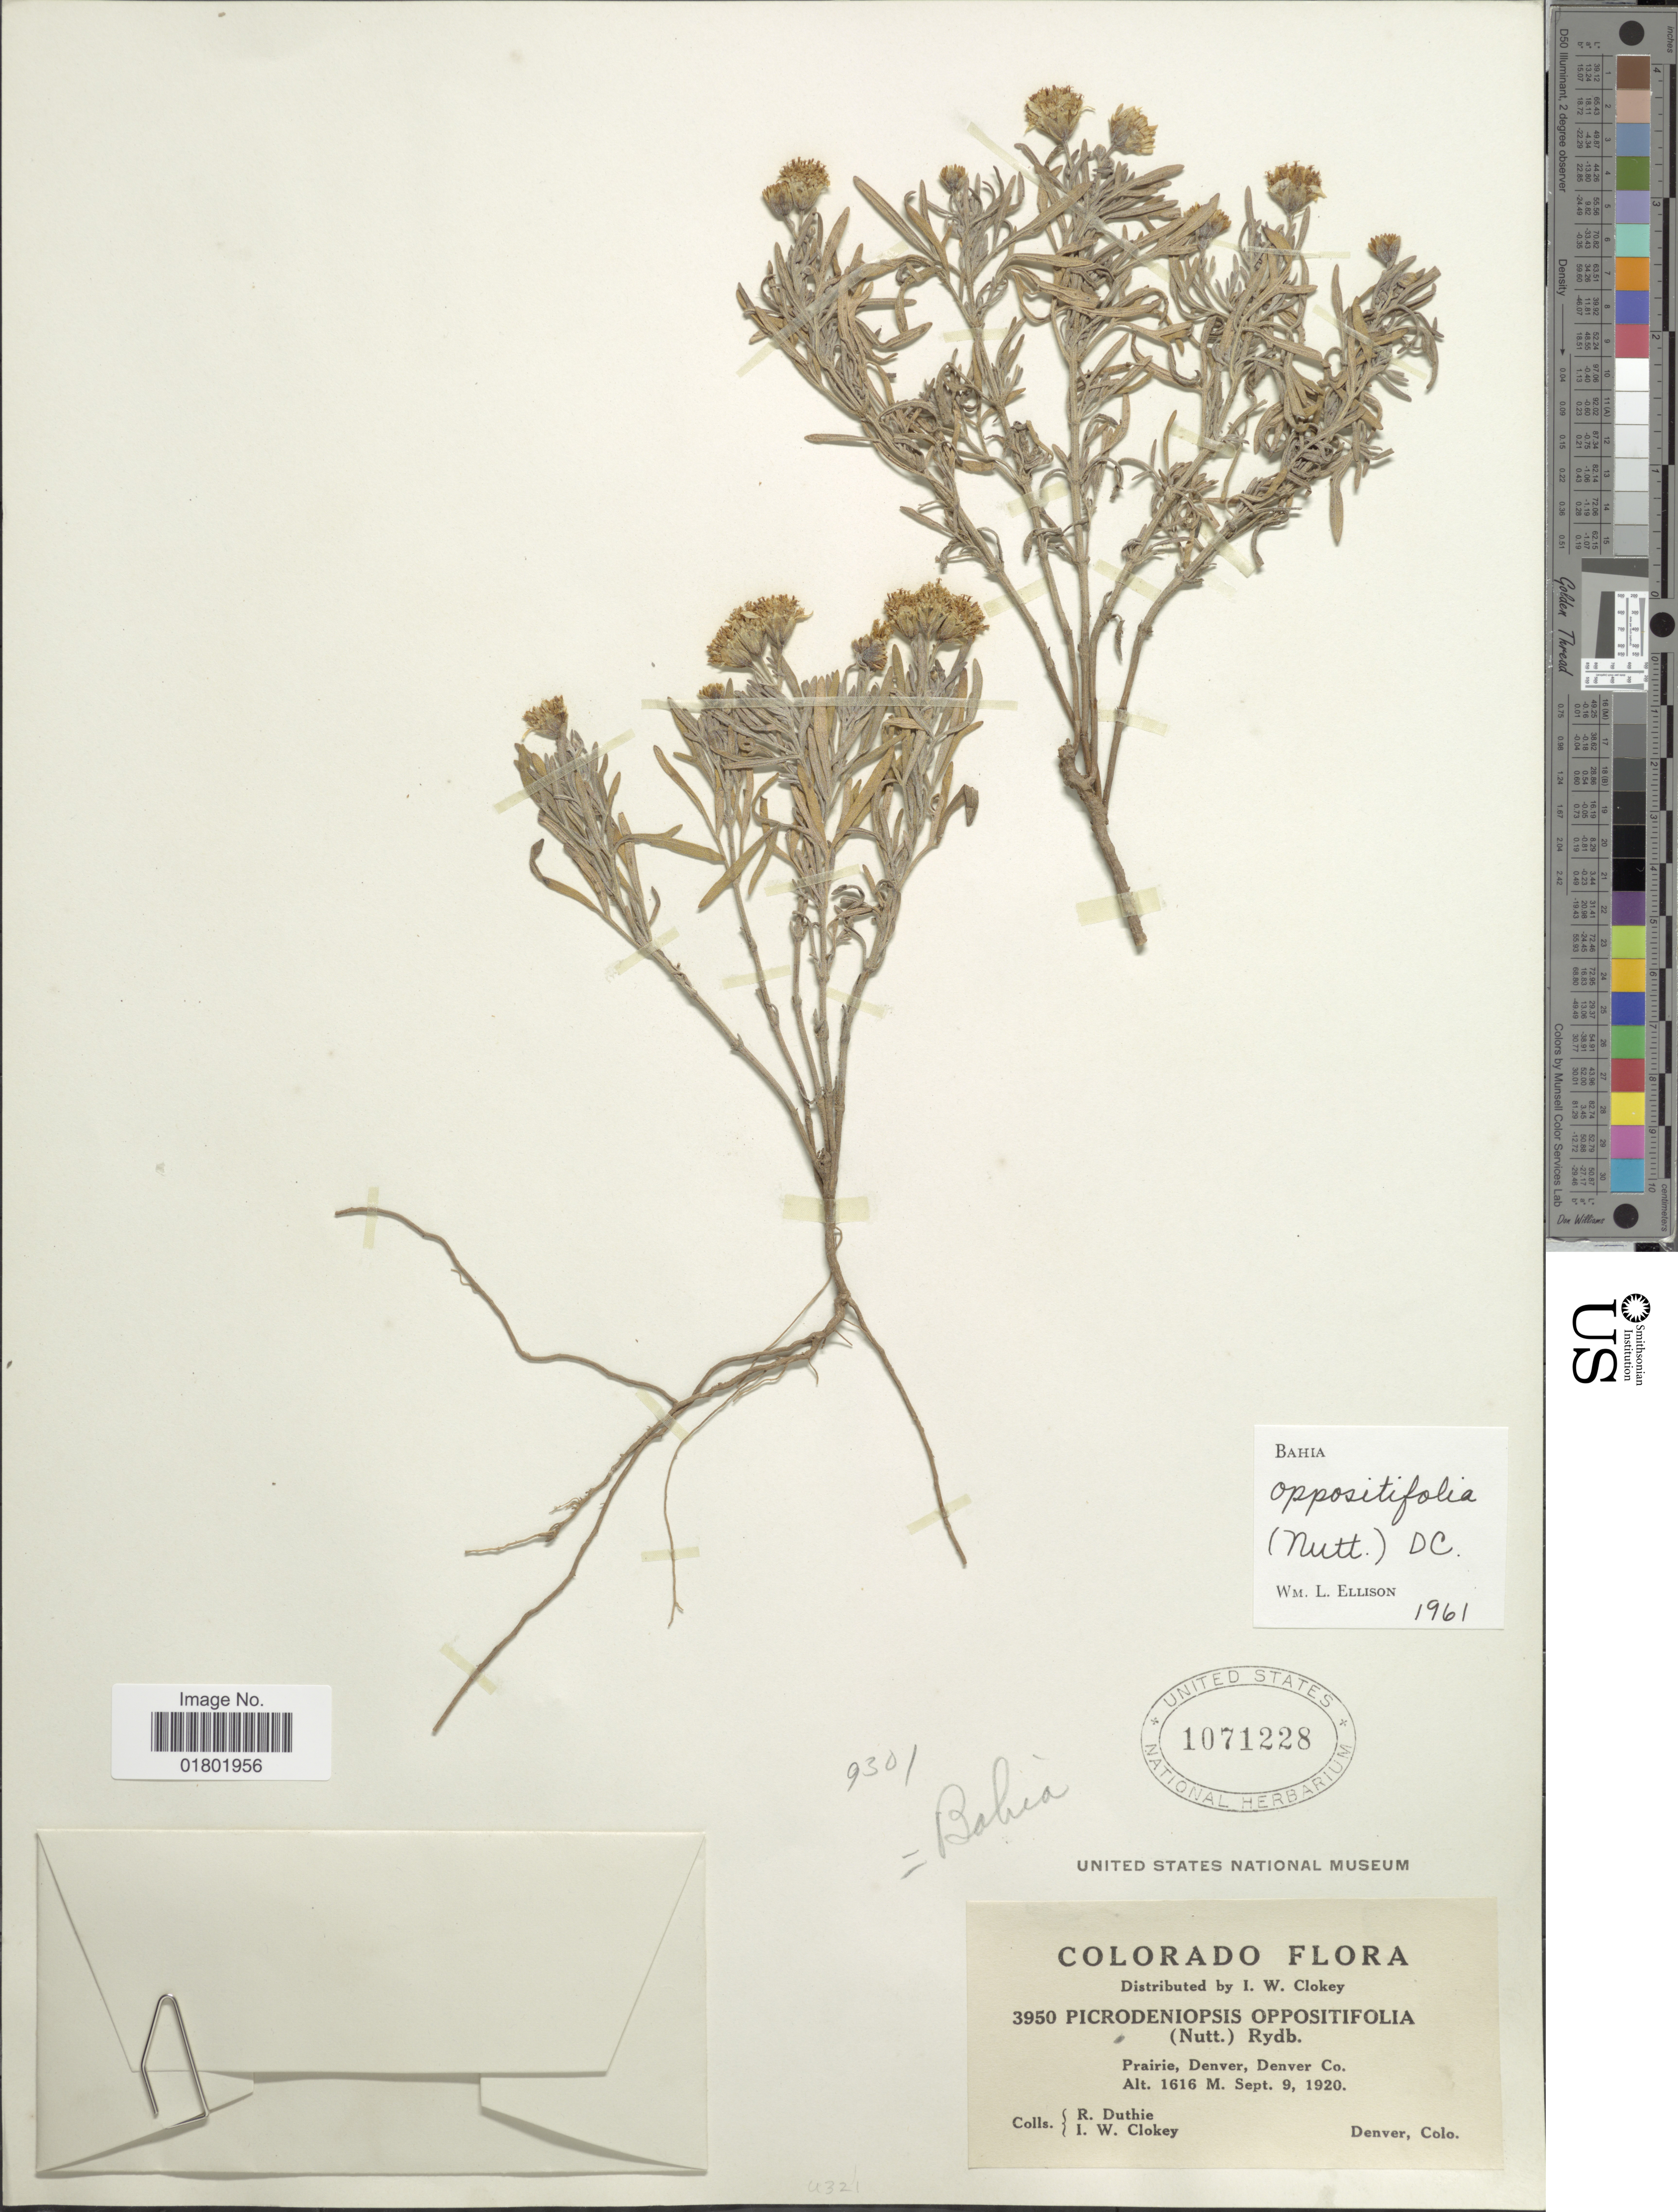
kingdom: Plantae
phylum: Tracheophyta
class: Magnoliopsida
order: Asterales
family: Asteraceae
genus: Bahia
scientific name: Bahia oppositifolia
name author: Nutt.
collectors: R. Duthie & I. W. Clokey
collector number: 3950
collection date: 1920-09-09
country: United States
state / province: Colorado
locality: Denver, Denver Co.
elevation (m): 1616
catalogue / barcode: US 1071228